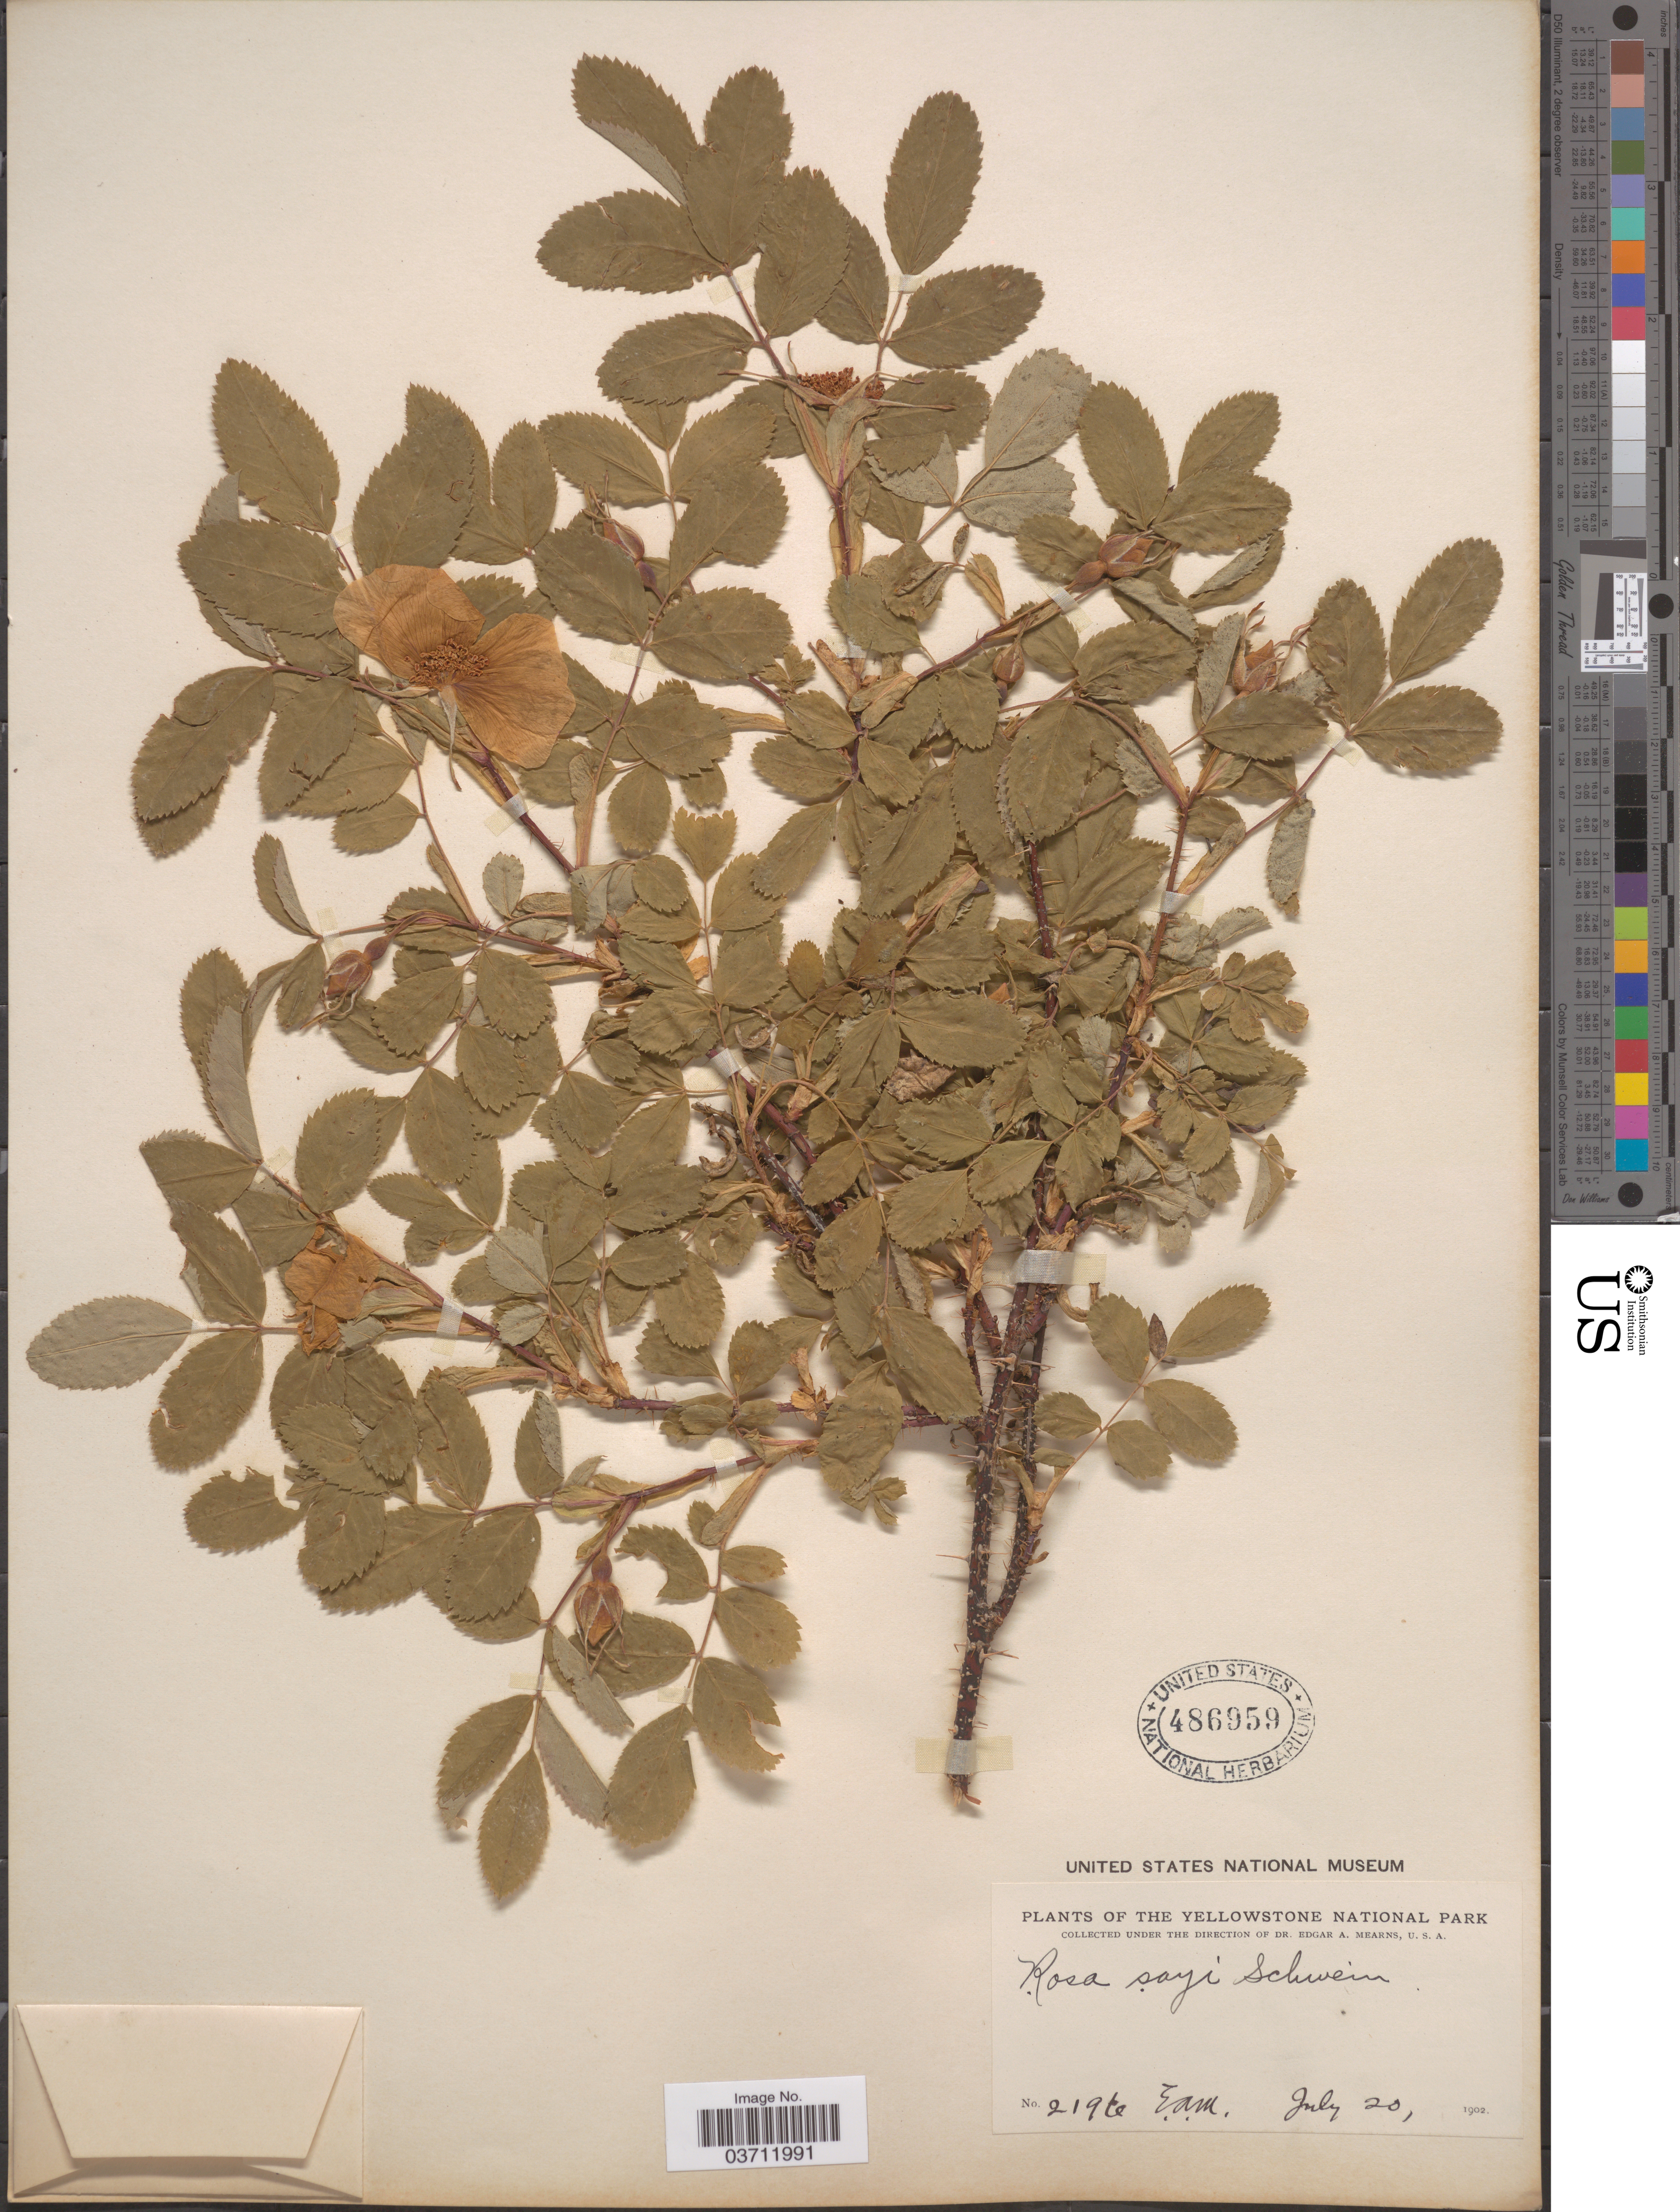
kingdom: Plantae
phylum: Tracheophyta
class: Magnoliopsida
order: Rosales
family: Rosaceae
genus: Rosa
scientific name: Rosa sayi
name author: Schwein.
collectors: E. A. Mearns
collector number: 2196*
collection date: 1902-07-20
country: United States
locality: Yellowstone National Park.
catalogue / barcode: US 486959